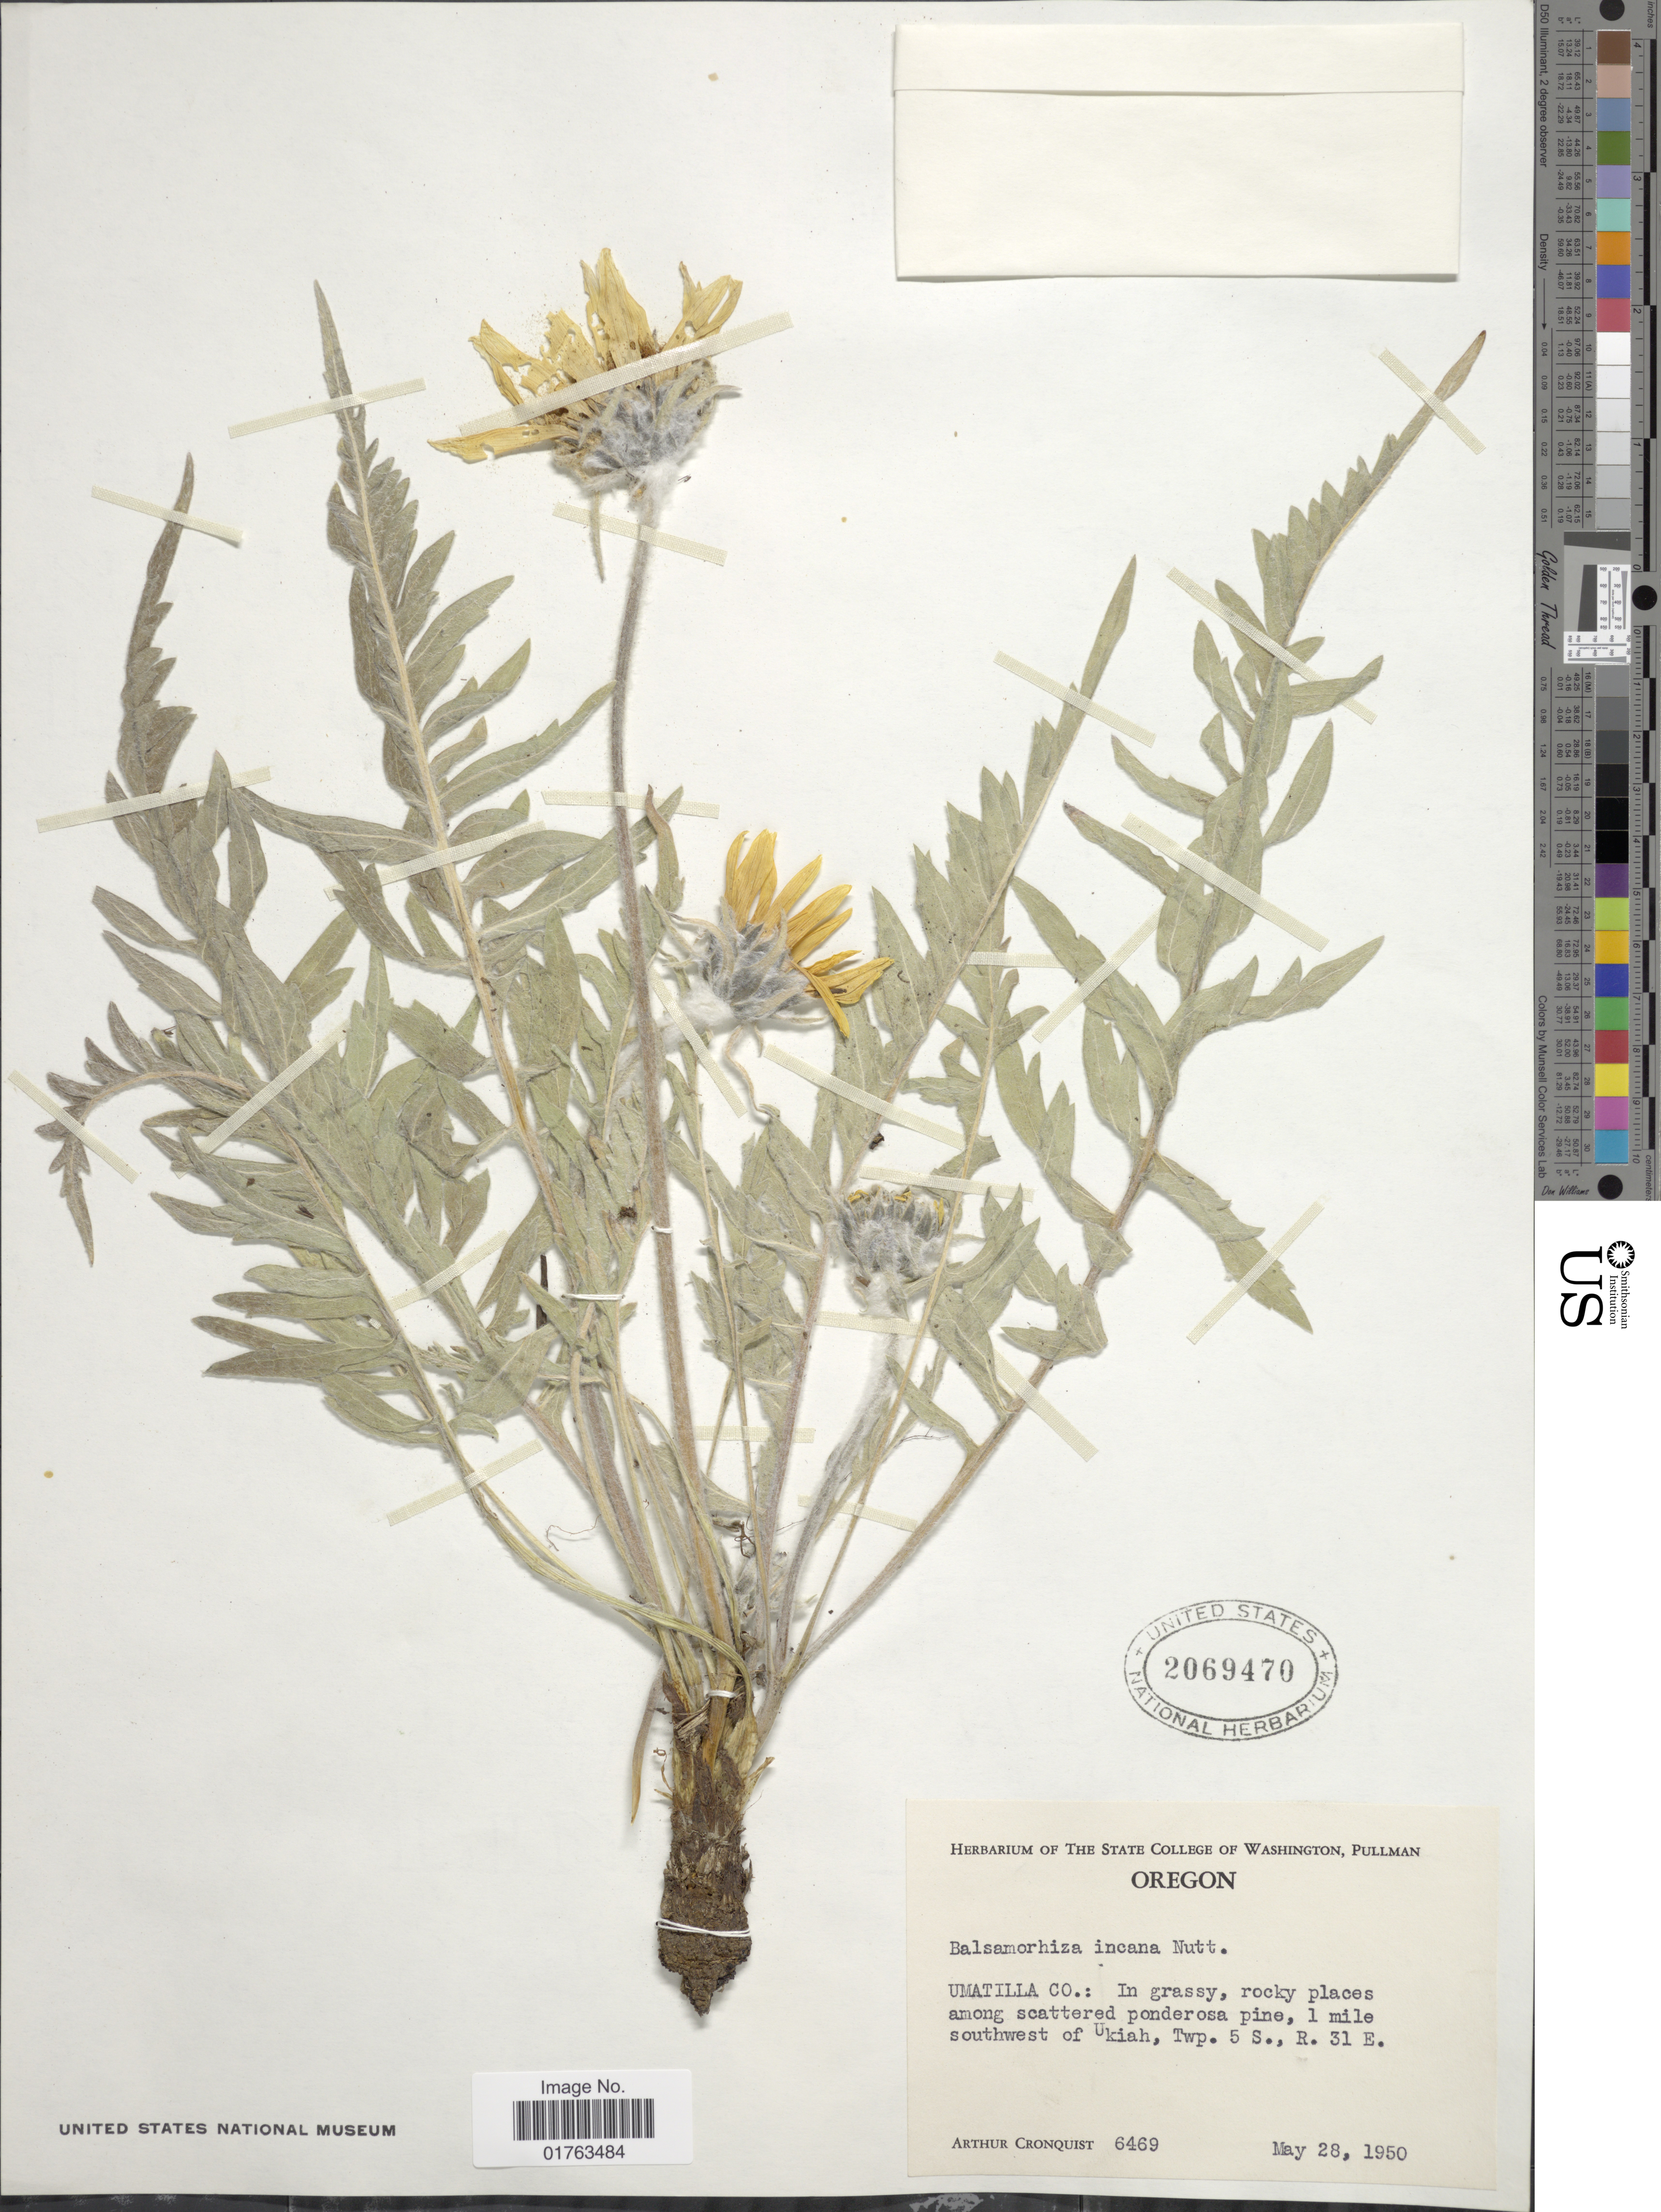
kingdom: Plantae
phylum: Tracheophyta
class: Magnoliopsida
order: Asterales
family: Asteraceae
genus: Balsamorhiza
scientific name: Balsamorhiza incana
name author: Nutt.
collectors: A. J. Cronquist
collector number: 6469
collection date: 1950-05-28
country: United States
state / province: Oregon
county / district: Umatilla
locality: Umatilla Co.: In grassy, rocky places among scattered ponderosa pine, 1 mile southwest of Ukiah, Twp. 5 S., R. 31 E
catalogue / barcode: US 2069470